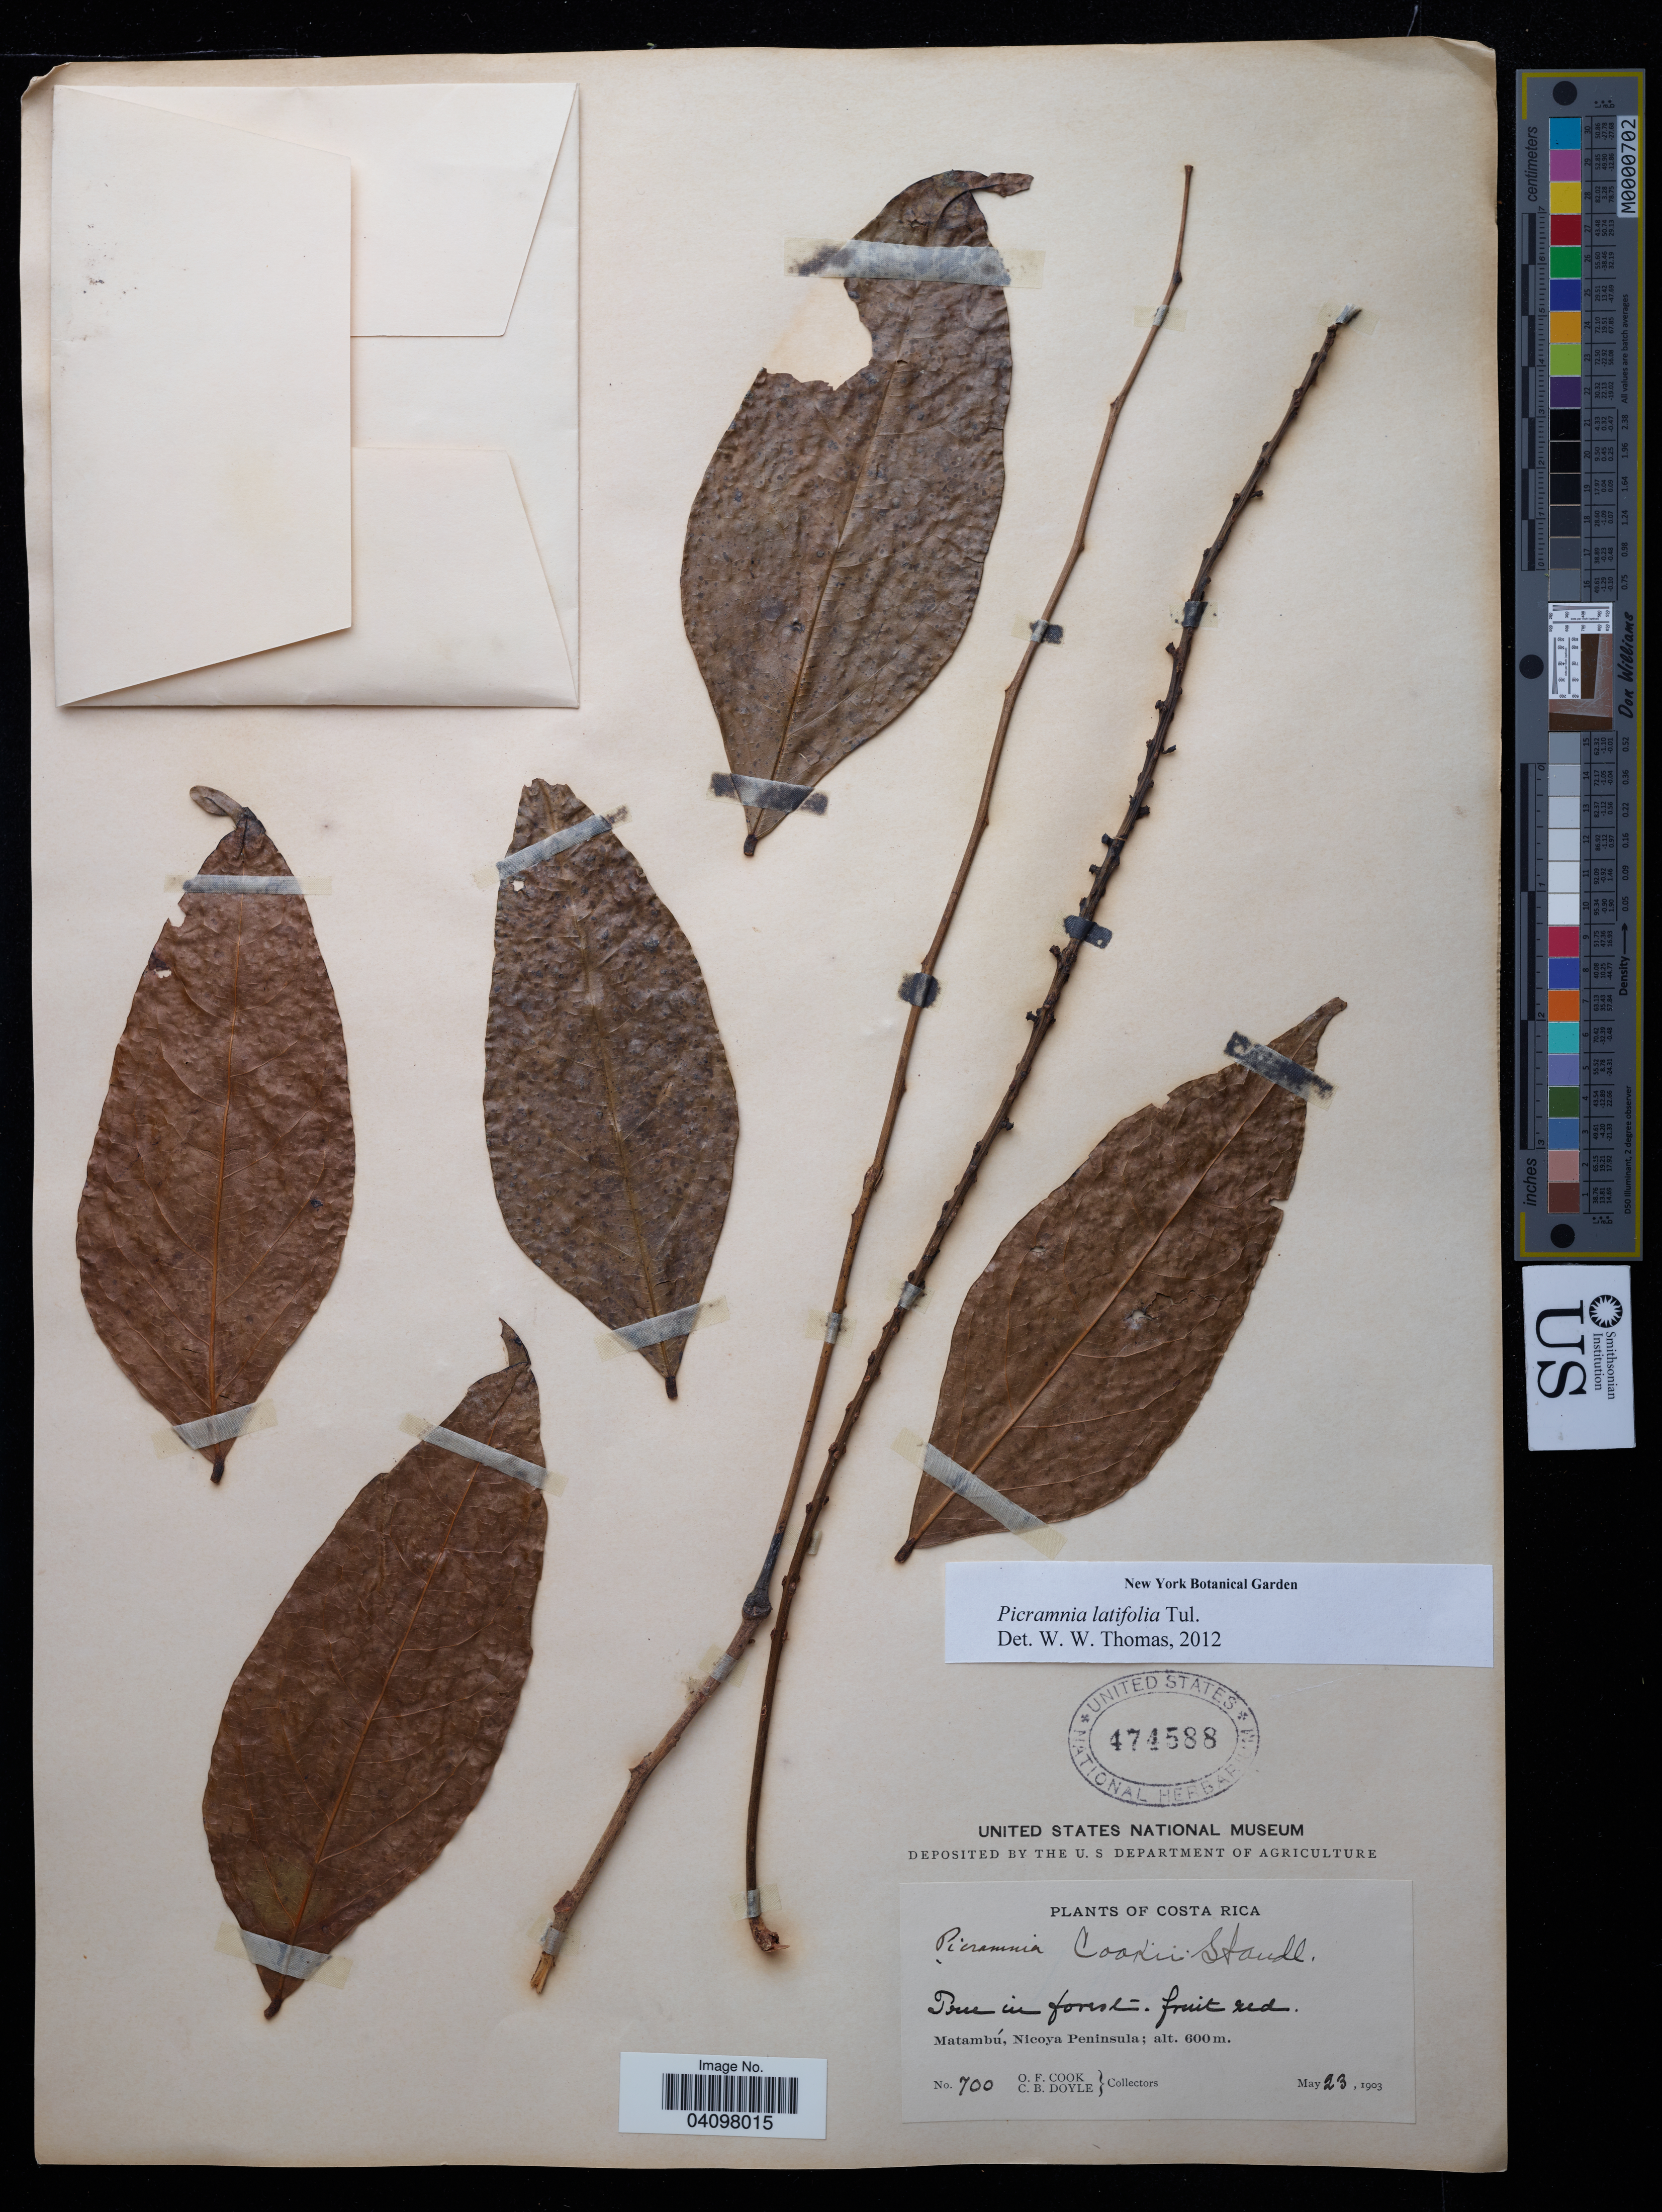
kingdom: Plantae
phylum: Tracheophyta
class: Magnoliopsida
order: Picramniales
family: Picramniaceae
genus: Picramnia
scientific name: Picramnia latifolia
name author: Tul.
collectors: O. F. Cook & C. Doyle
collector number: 700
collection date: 1903-05-23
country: Costa Rica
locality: Costa Rica. Matambu, Nicoya Peninsula.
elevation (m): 600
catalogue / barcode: US 474588